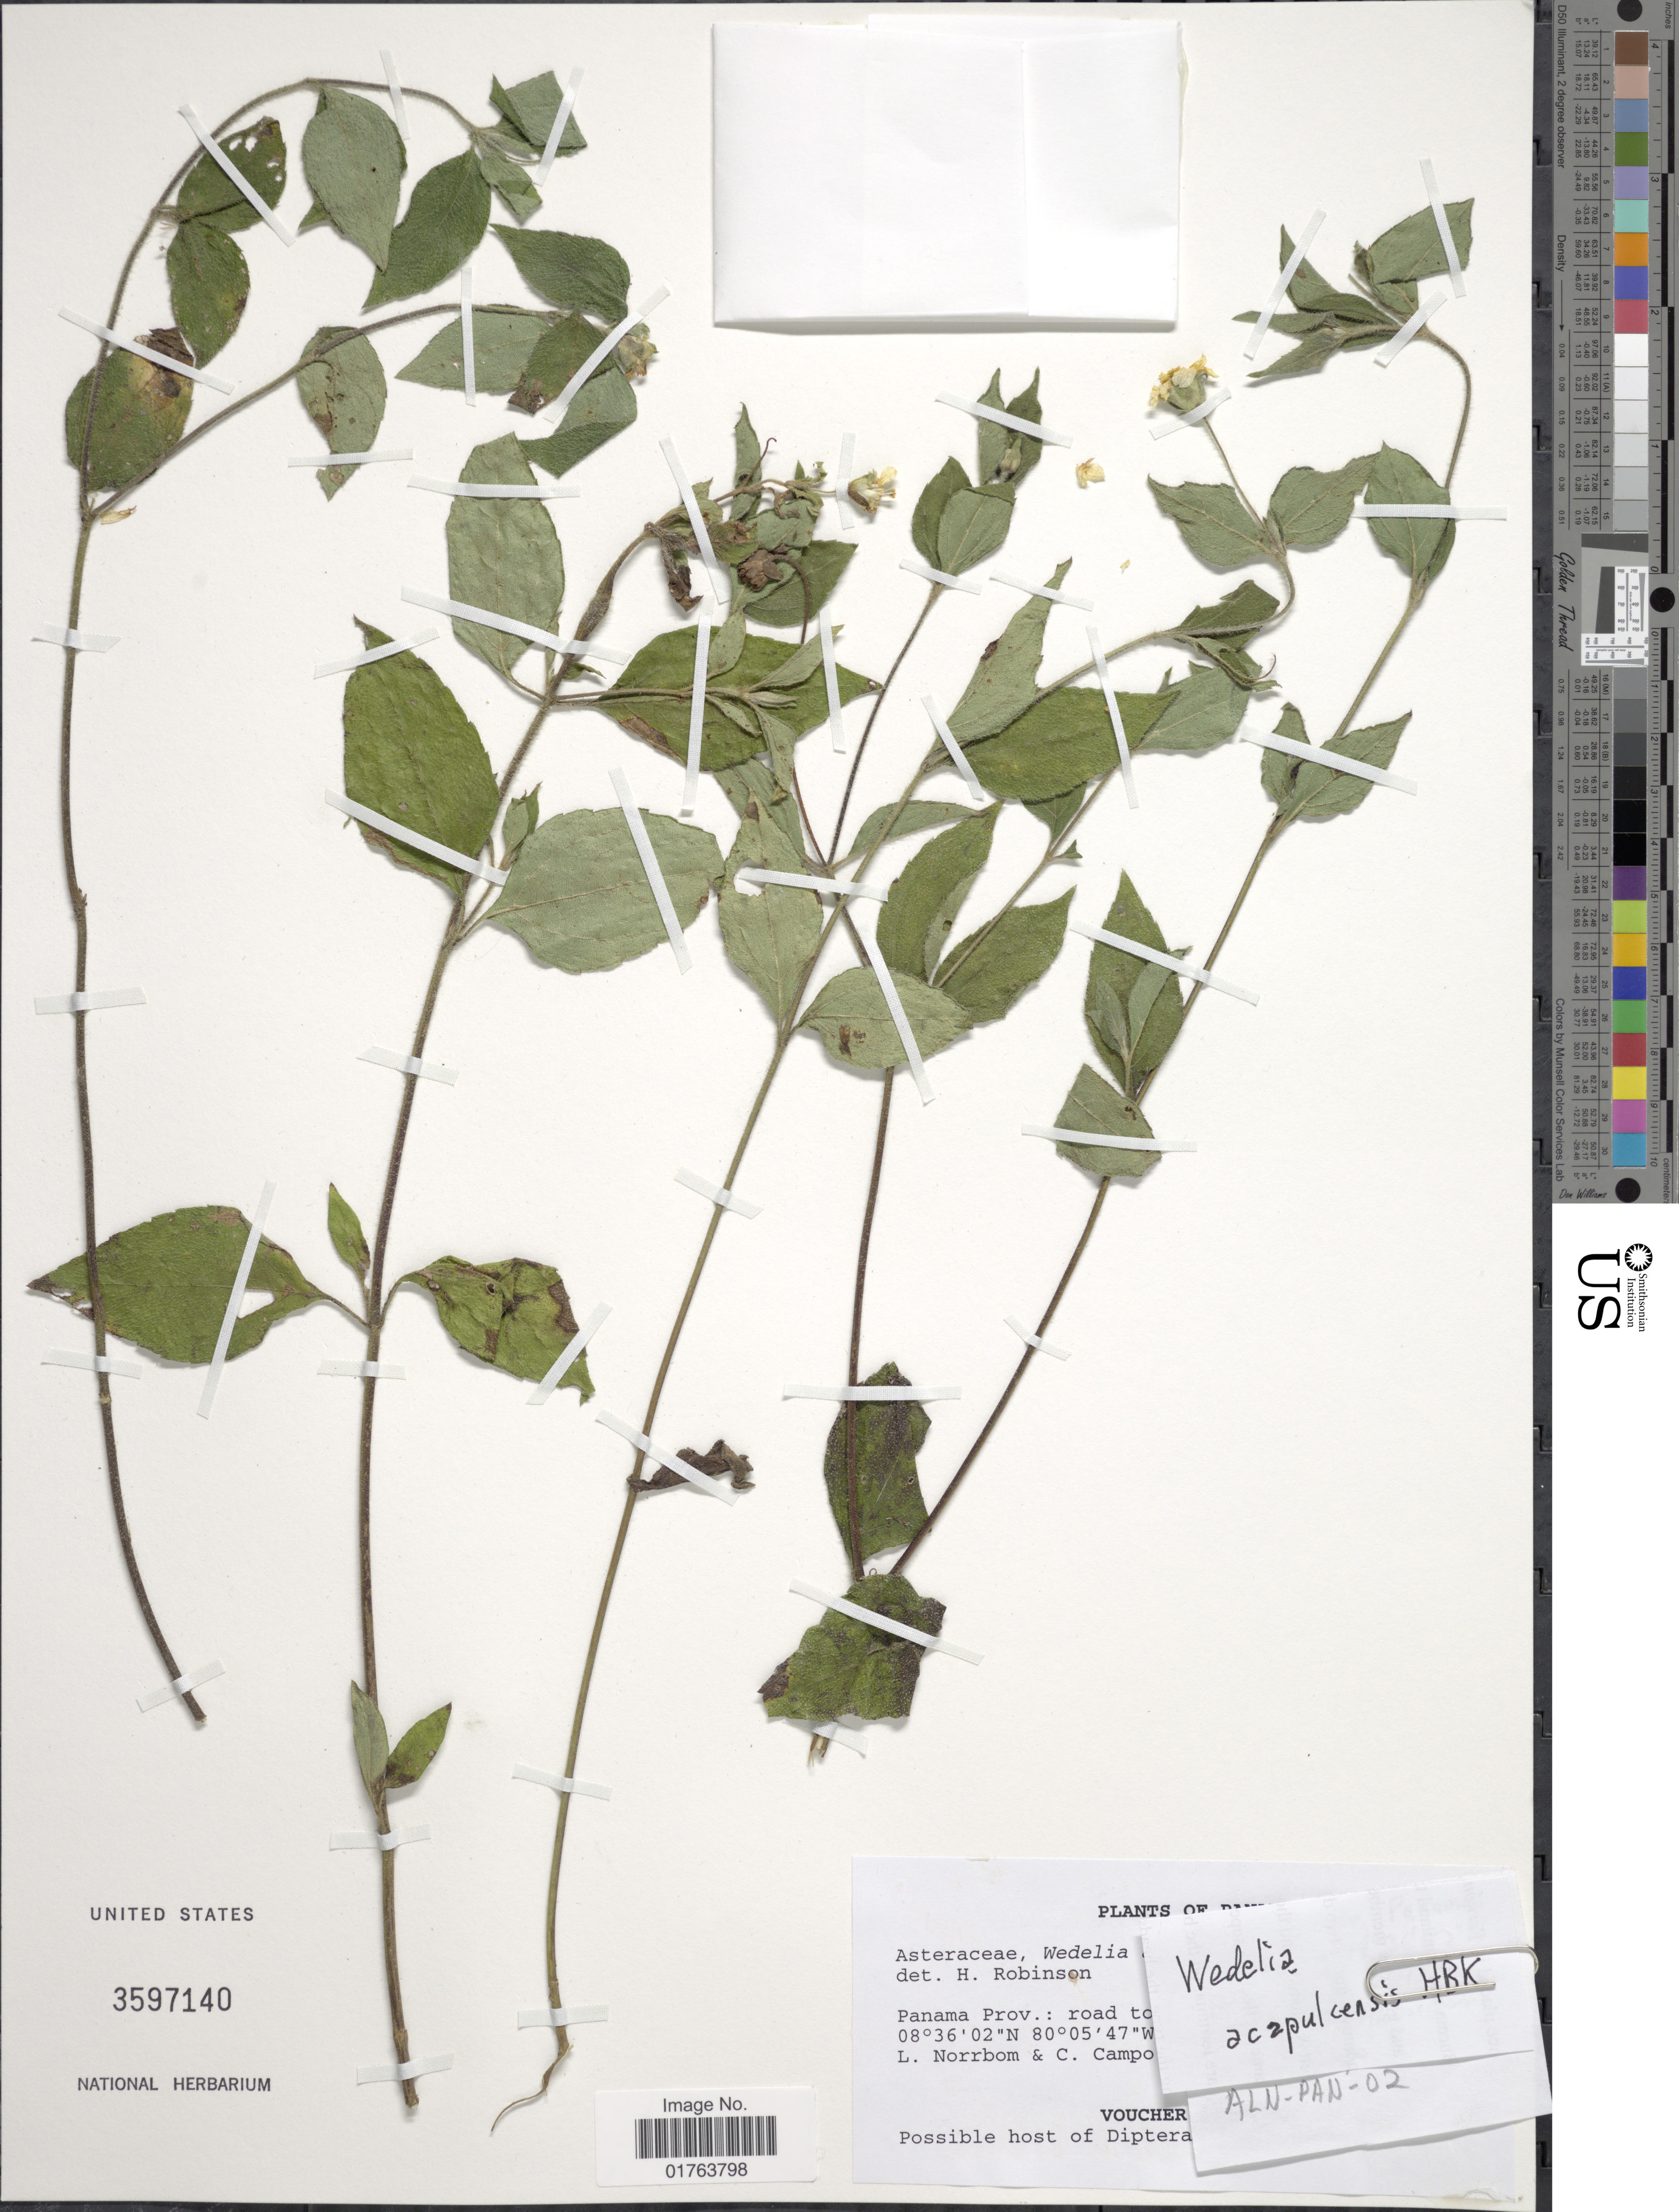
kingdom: Plantae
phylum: Tracheophyta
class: Magnoliopsida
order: Asterales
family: Asteraceae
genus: Wedelia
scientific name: Wedelia acapulcensis var. parviceps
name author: (S.F. Blake) Strother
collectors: A. L. Norrbom & C. De Campo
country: Panama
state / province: Panamá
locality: Panama Prov.: road to [illegible text]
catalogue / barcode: US 3597140